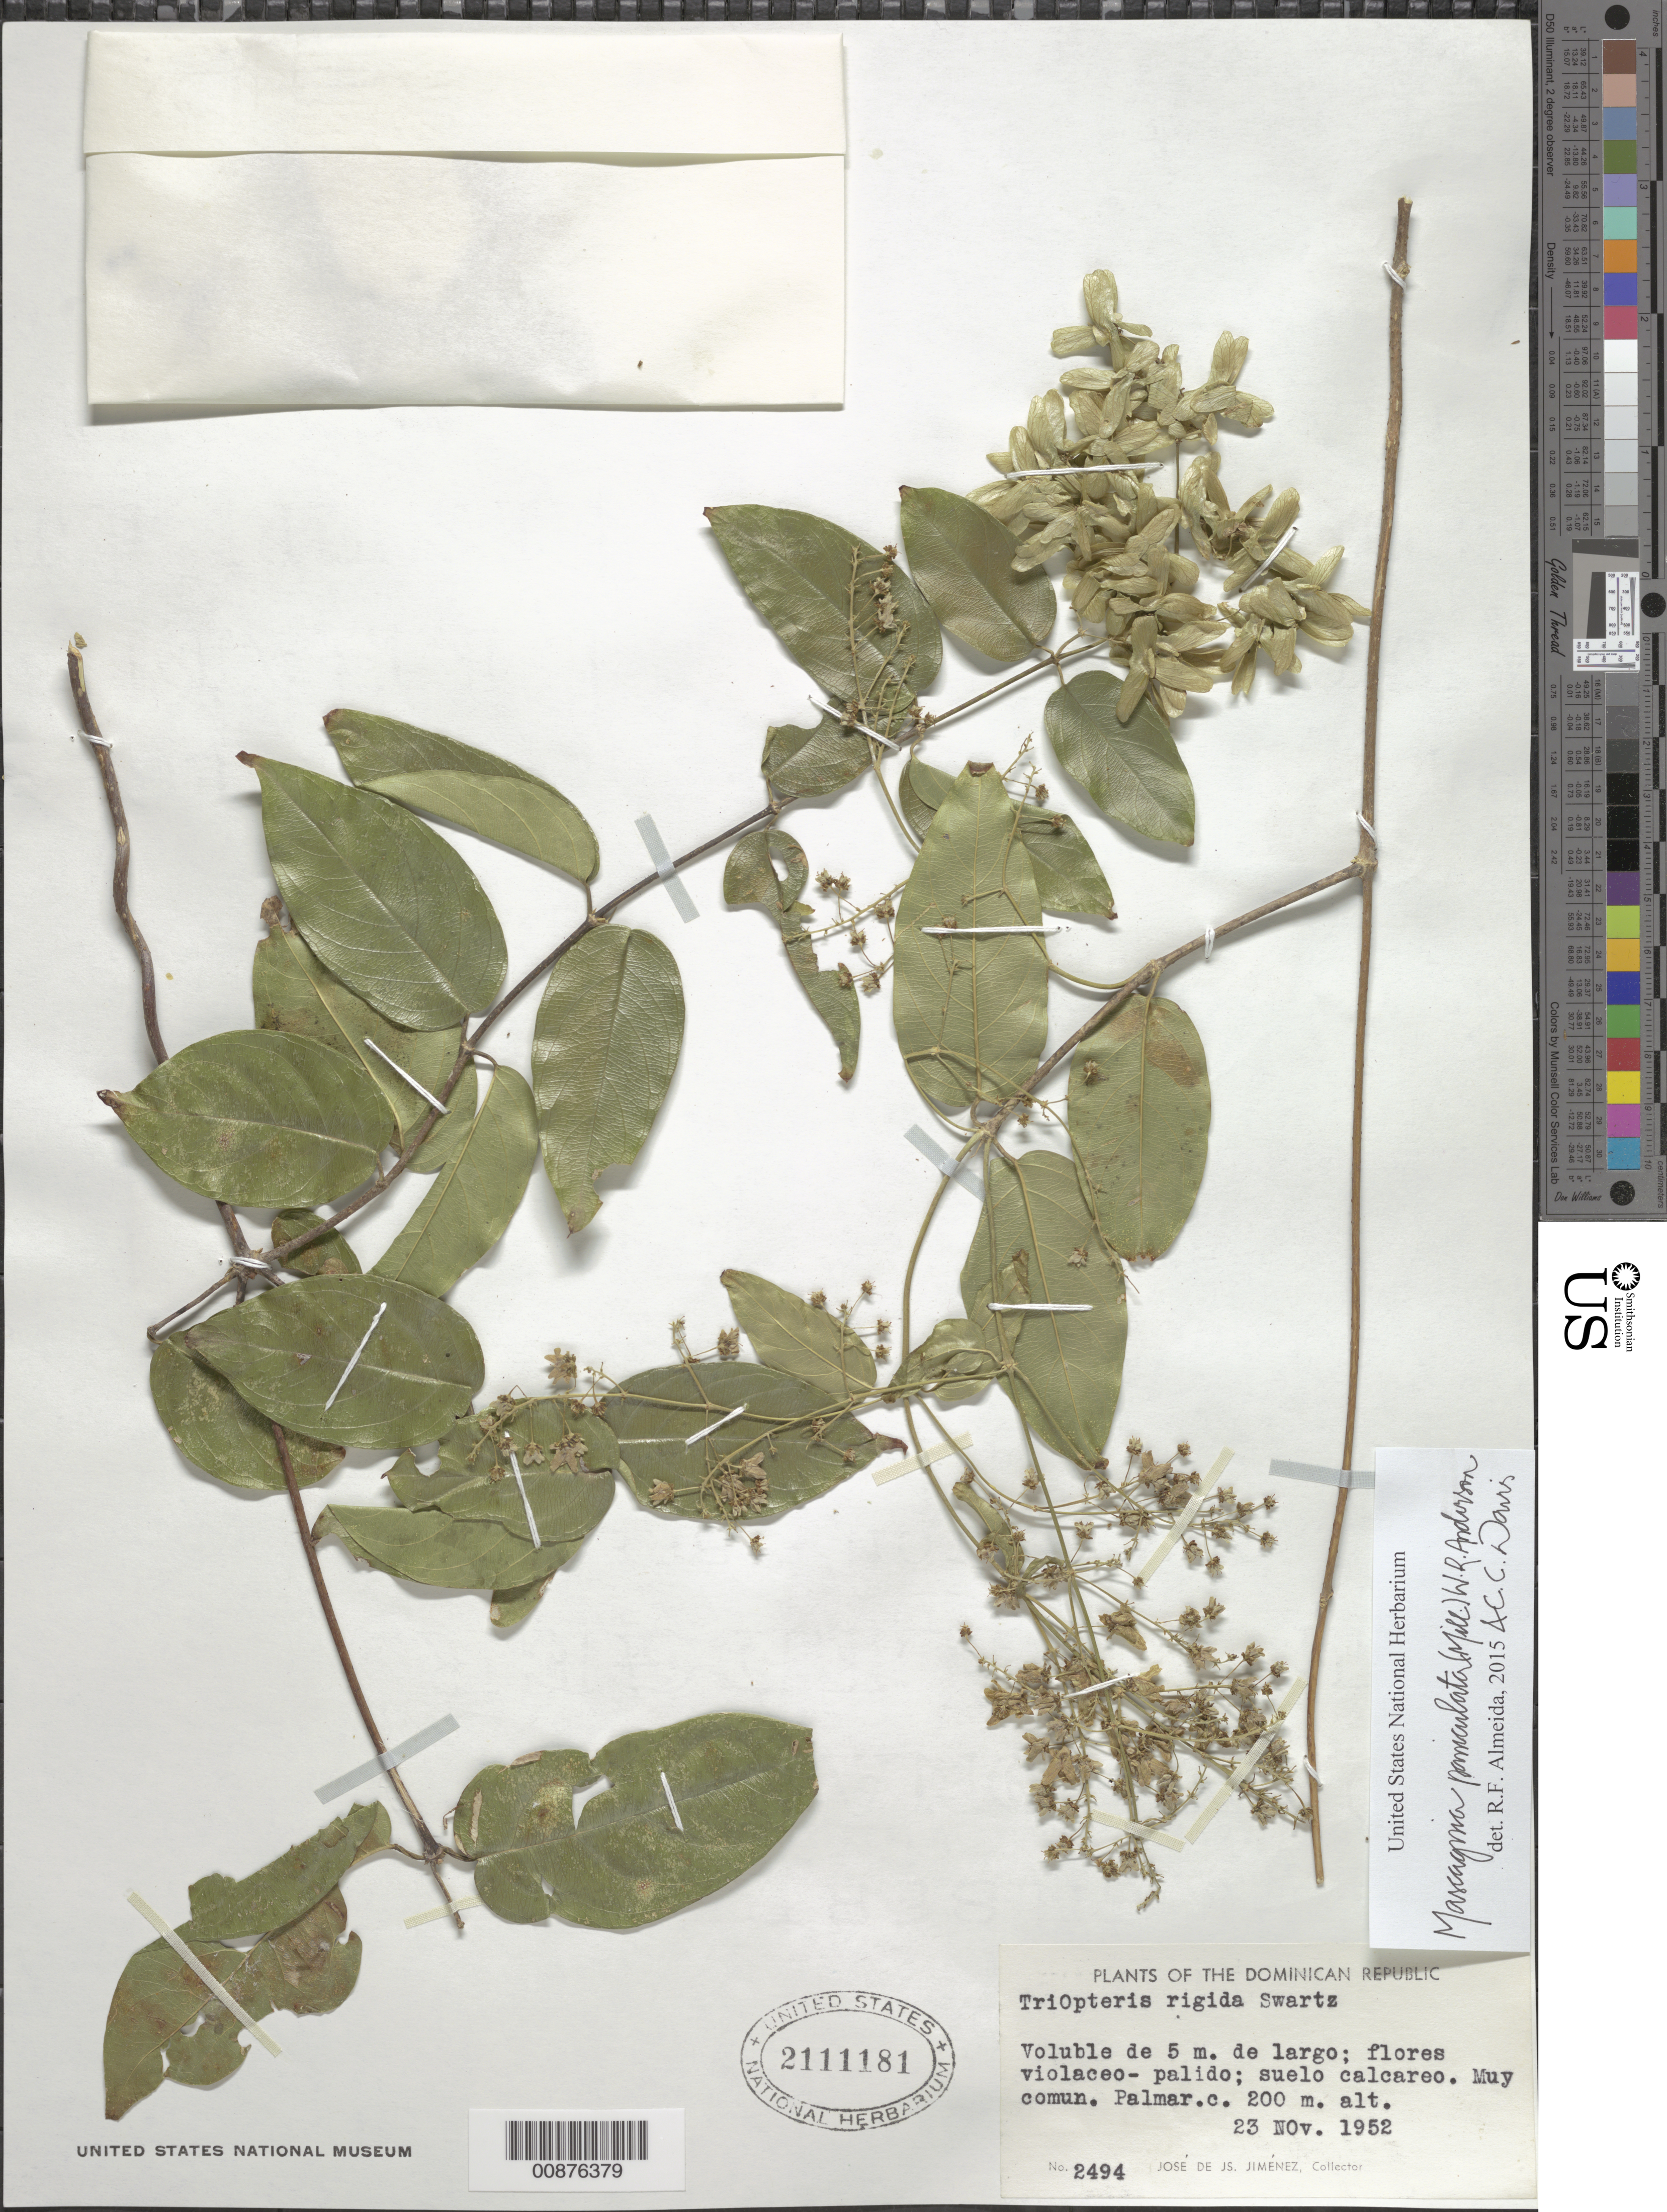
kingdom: Plantae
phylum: Tracheophyta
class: Magnoliopsida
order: Malpighiales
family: Malpighiaceae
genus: Mascagnia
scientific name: Mascagnia paniculata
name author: (Mill.) W.R. Anderson & C. Davis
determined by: De Almeida, R. F., (HUEFS), Universidade Estadual de Feira de Santana (BRAZIL)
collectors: J. J. Jiménez Almonte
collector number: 2494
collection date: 1952-11-23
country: Dominican Republic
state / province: Baoruco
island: Hispaniola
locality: Palmar.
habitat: Ssuelo calcaeo. Muy comun.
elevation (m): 200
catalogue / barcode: US 2111181